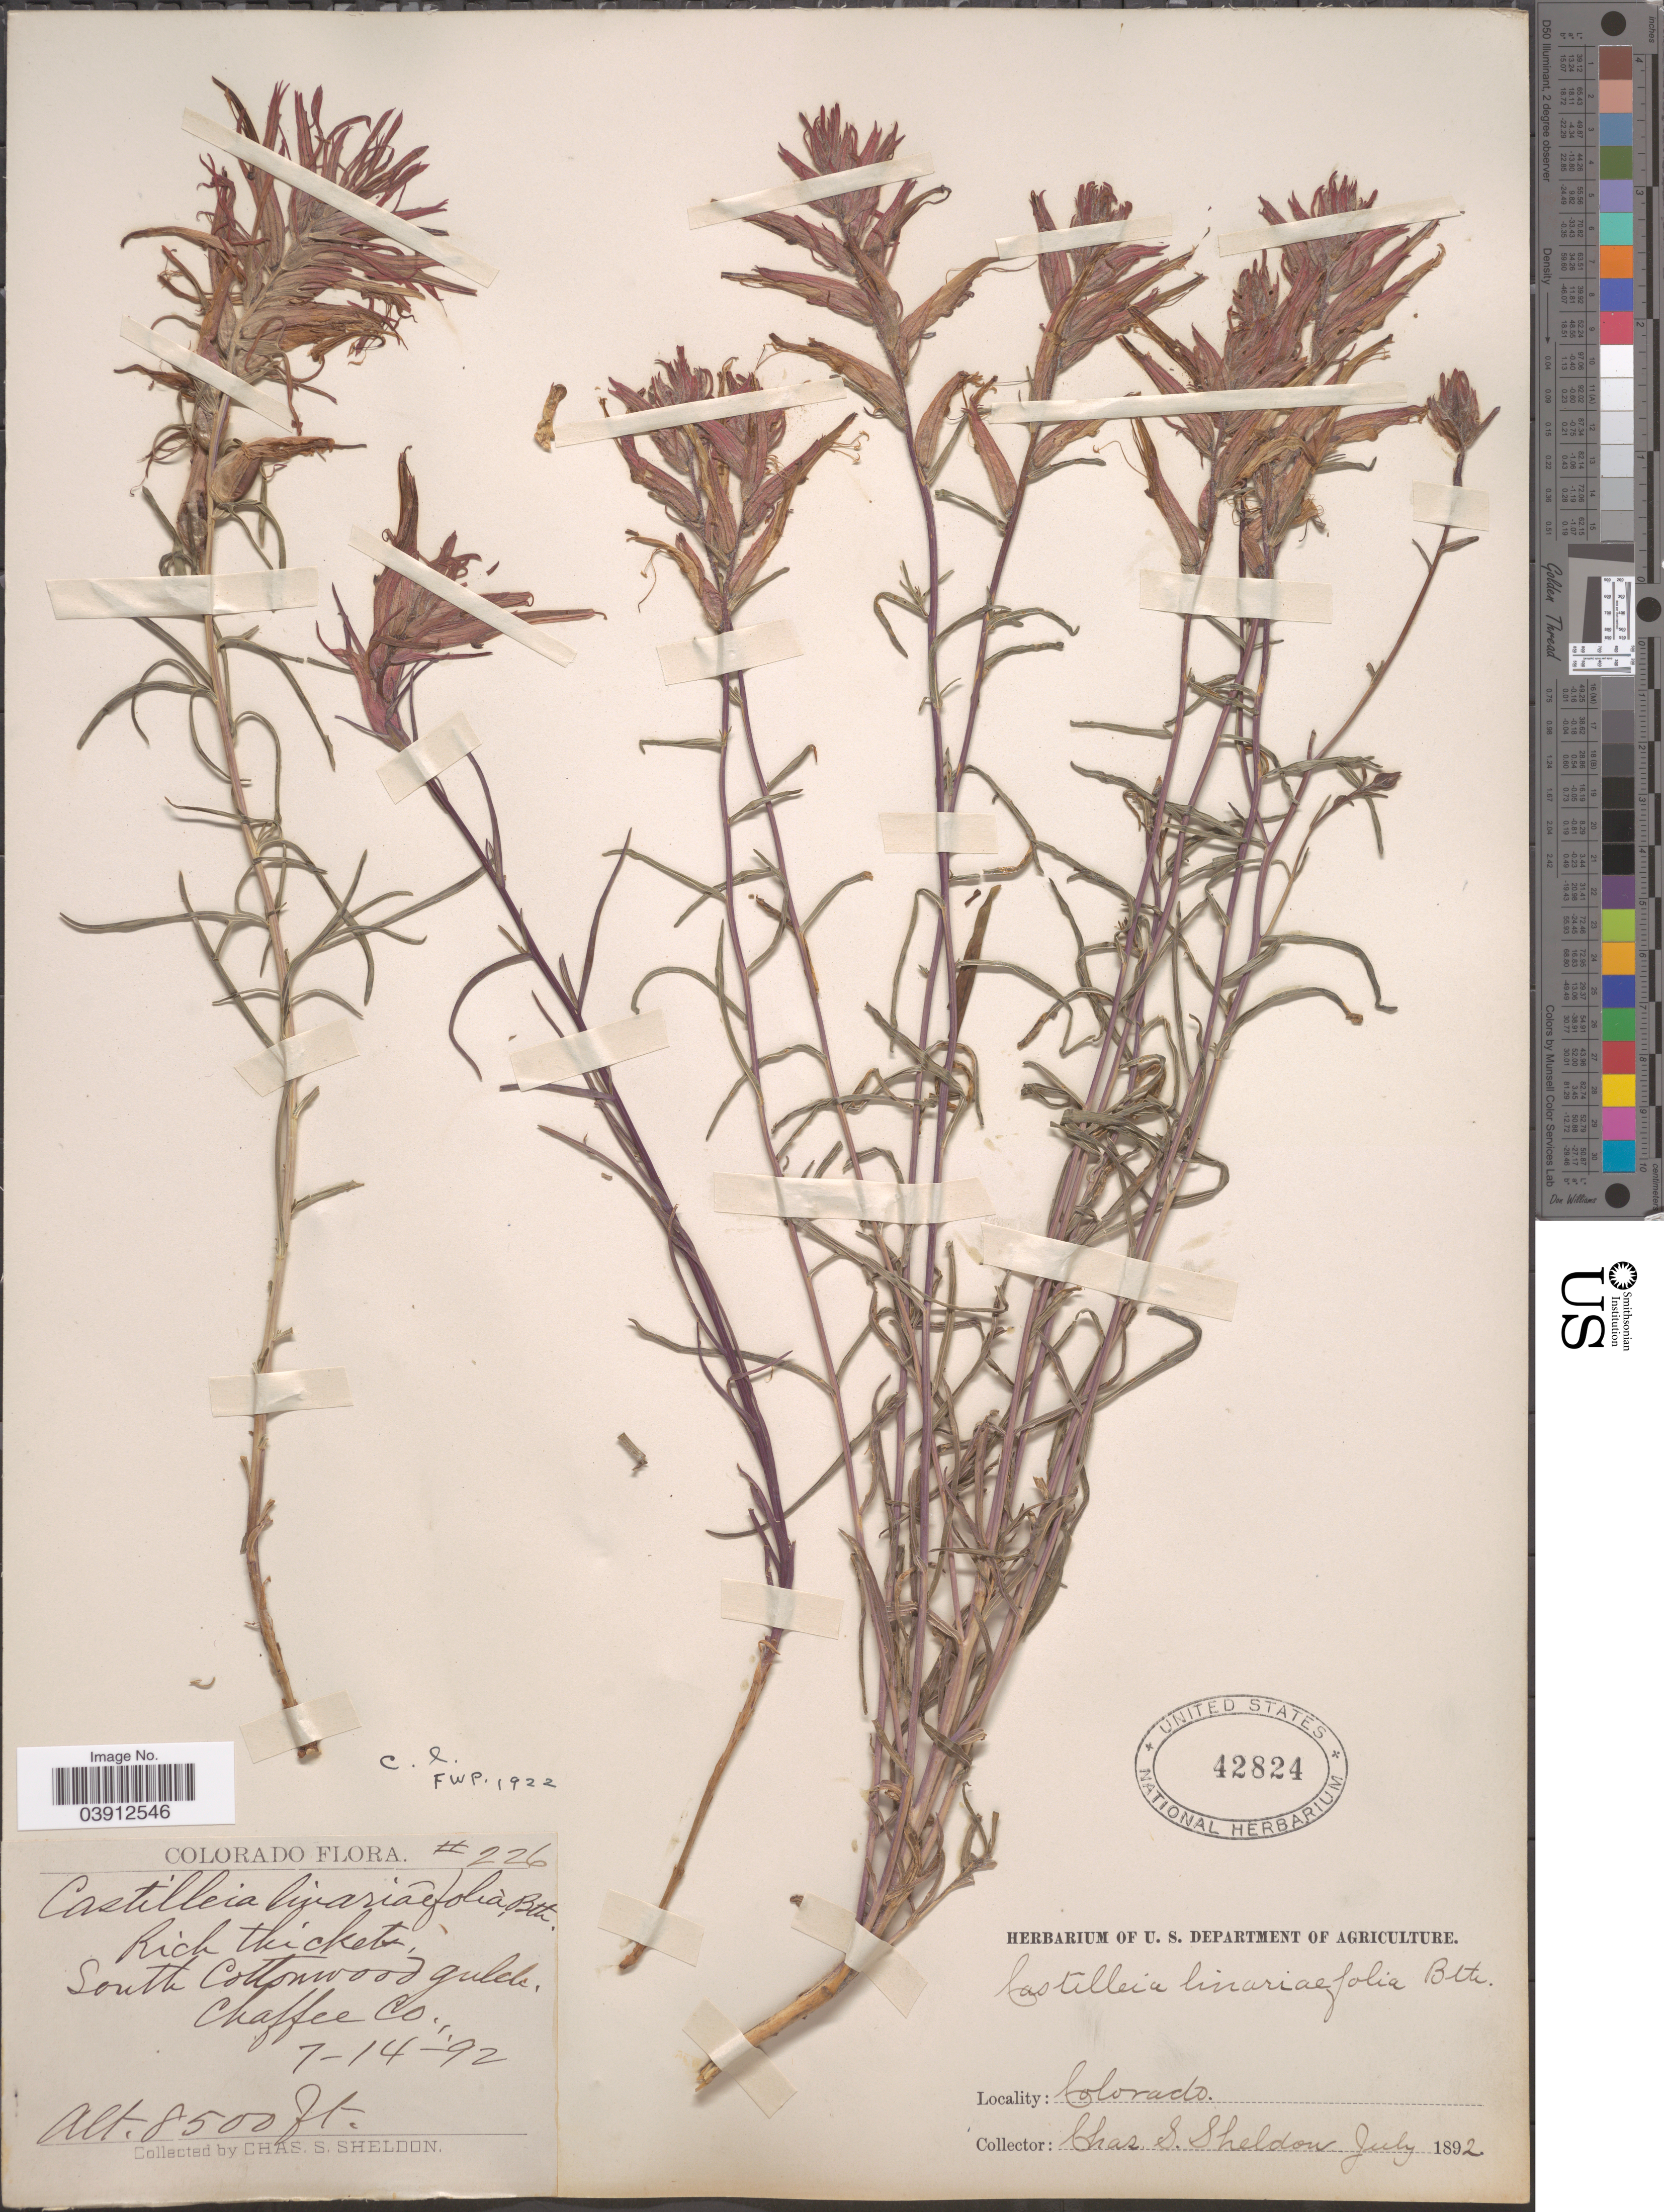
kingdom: Plantae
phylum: Tracheophyta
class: Magnoliopsida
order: Lamiales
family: Orobanchaceae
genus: Castilleja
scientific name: Castilleja linariifolia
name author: Benth.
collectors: C. S. Sheldon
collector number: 226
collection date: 1892-07-14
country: United States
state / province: Colorado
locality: Rich thickets, South Cottonwood gulch. Chaffee Co.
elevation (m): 2591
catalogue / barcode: US 42824